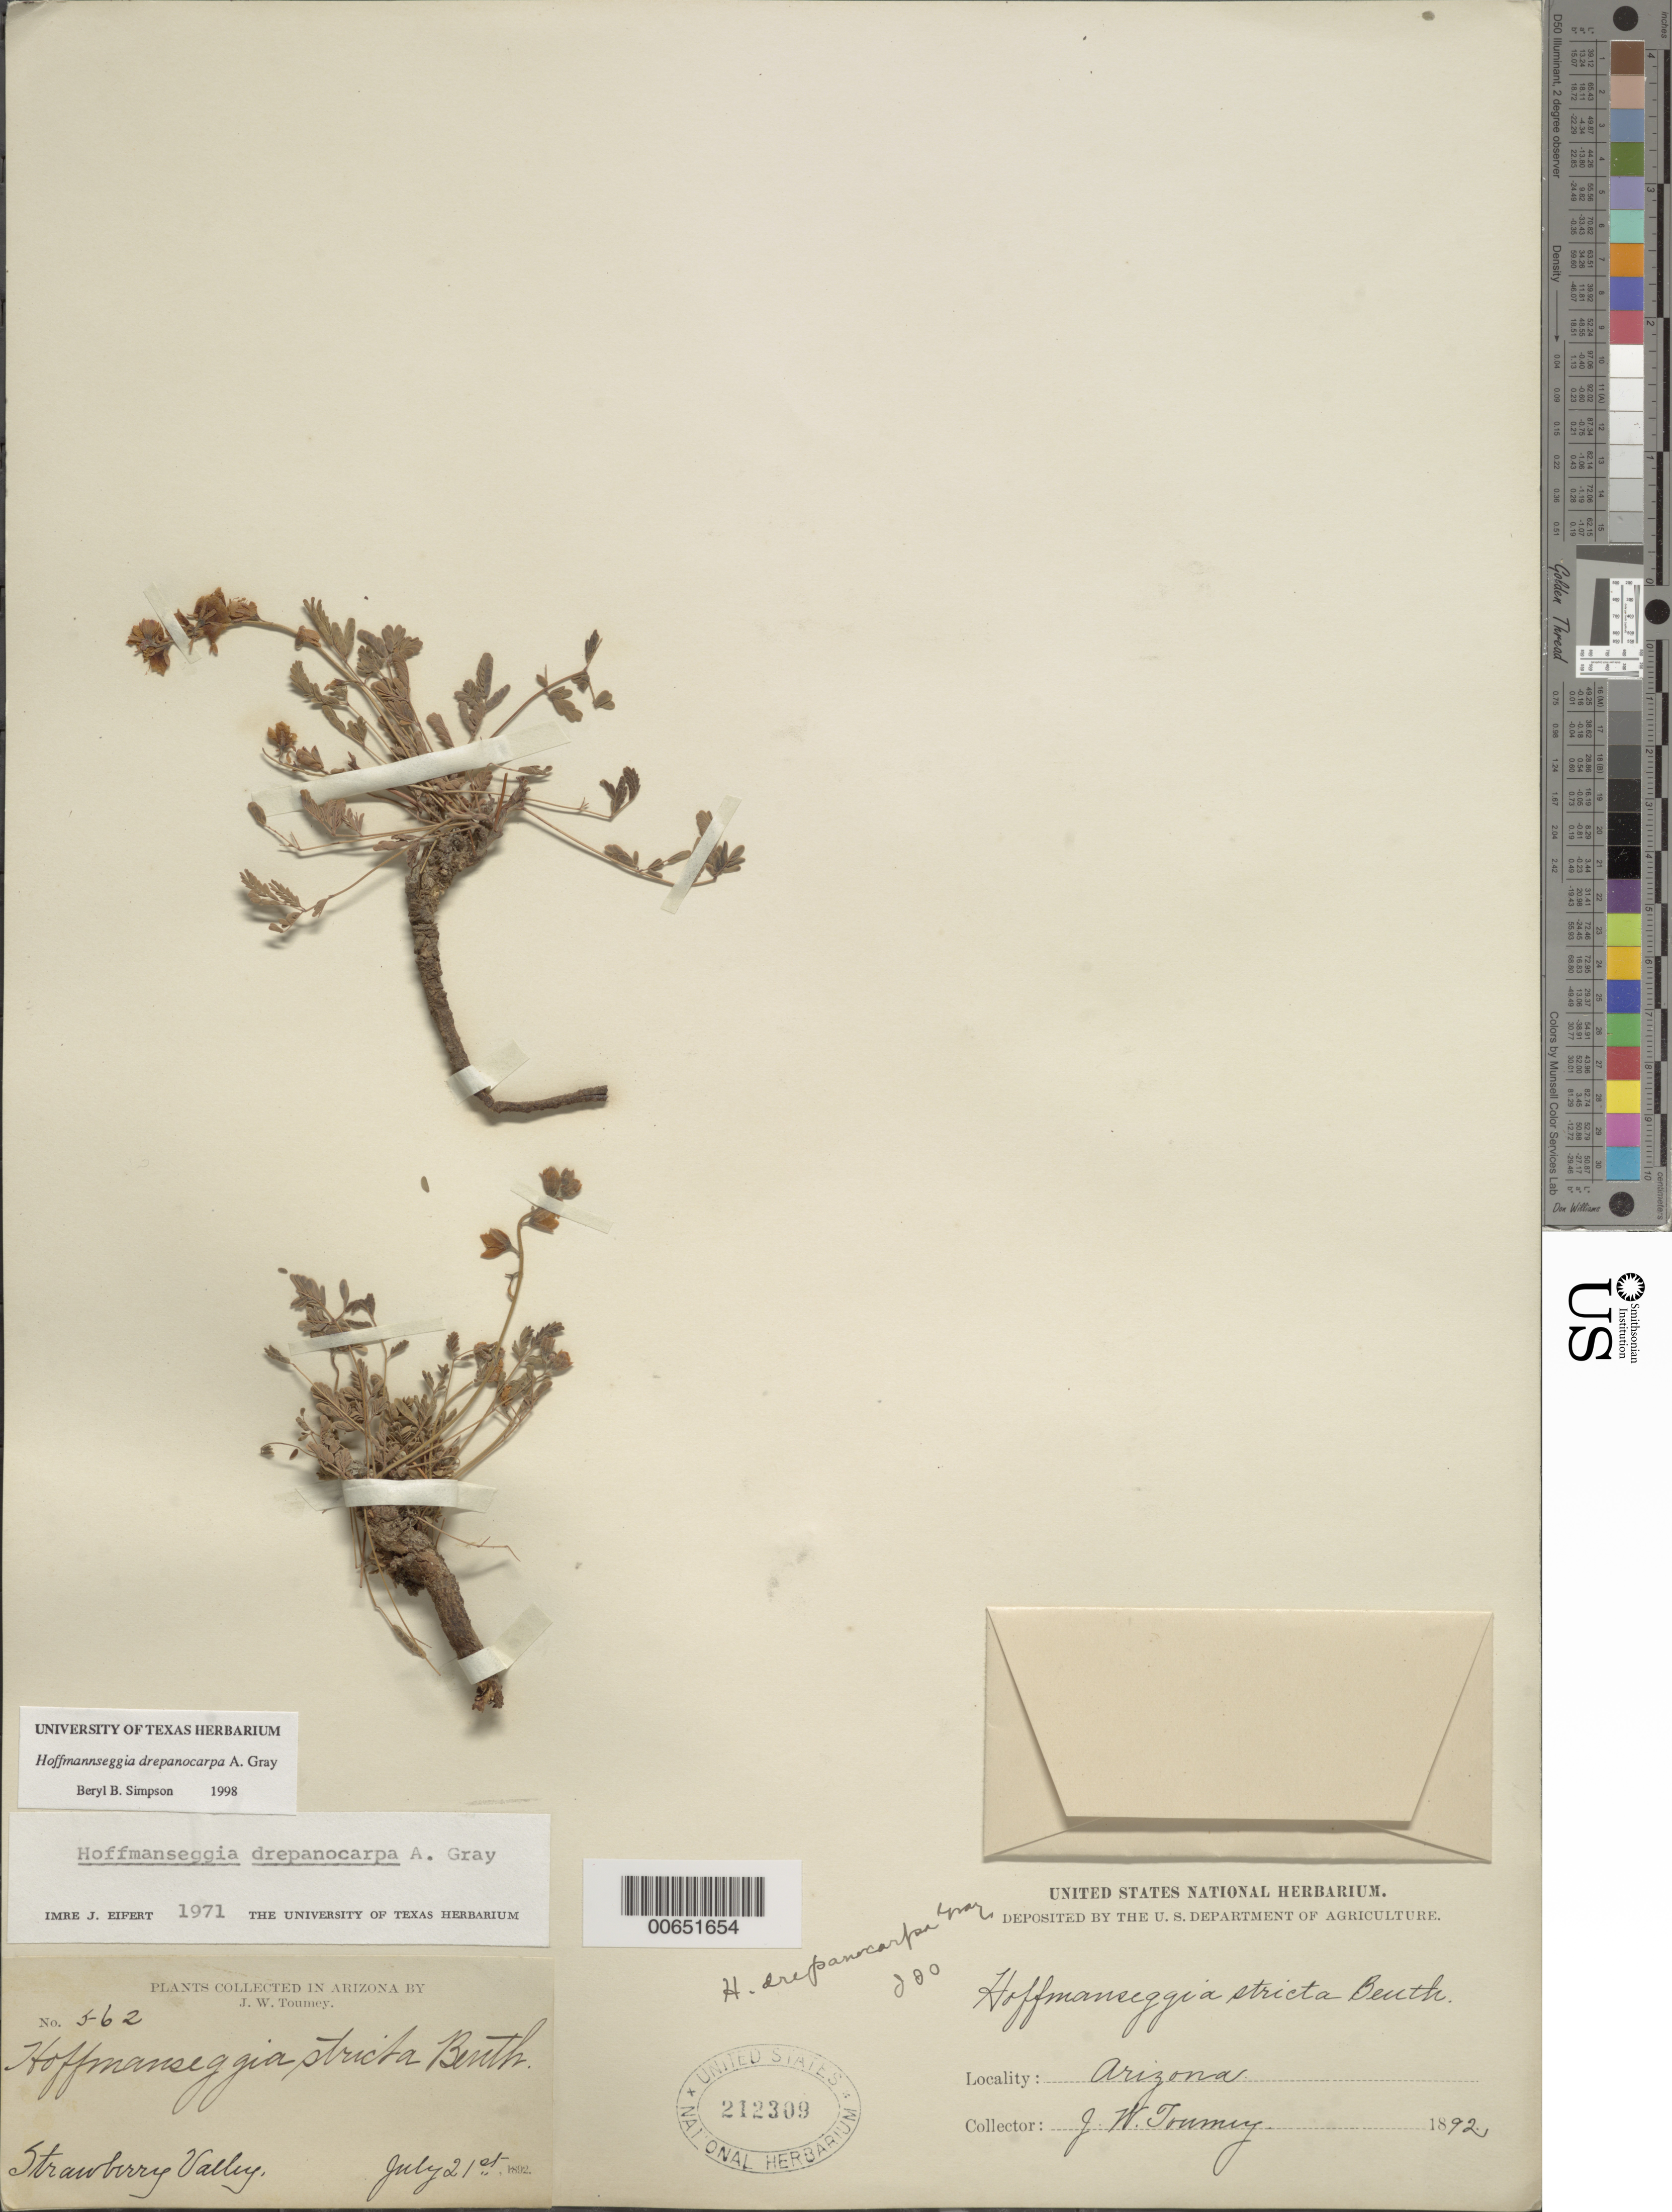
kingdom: Plantae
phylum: Tracheophyta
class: Magnoliopsida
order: Fabales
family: Fabaceae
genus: Hoffmannseggia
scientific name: Hoffmannseggia drepanocarpa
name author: A. Gray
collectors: J. W. Toumey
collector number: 362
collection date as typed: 21 Jul 1892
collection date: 1892-07-21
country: United States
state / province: Arizona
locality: Strawberry Valley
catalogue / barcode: US 212309